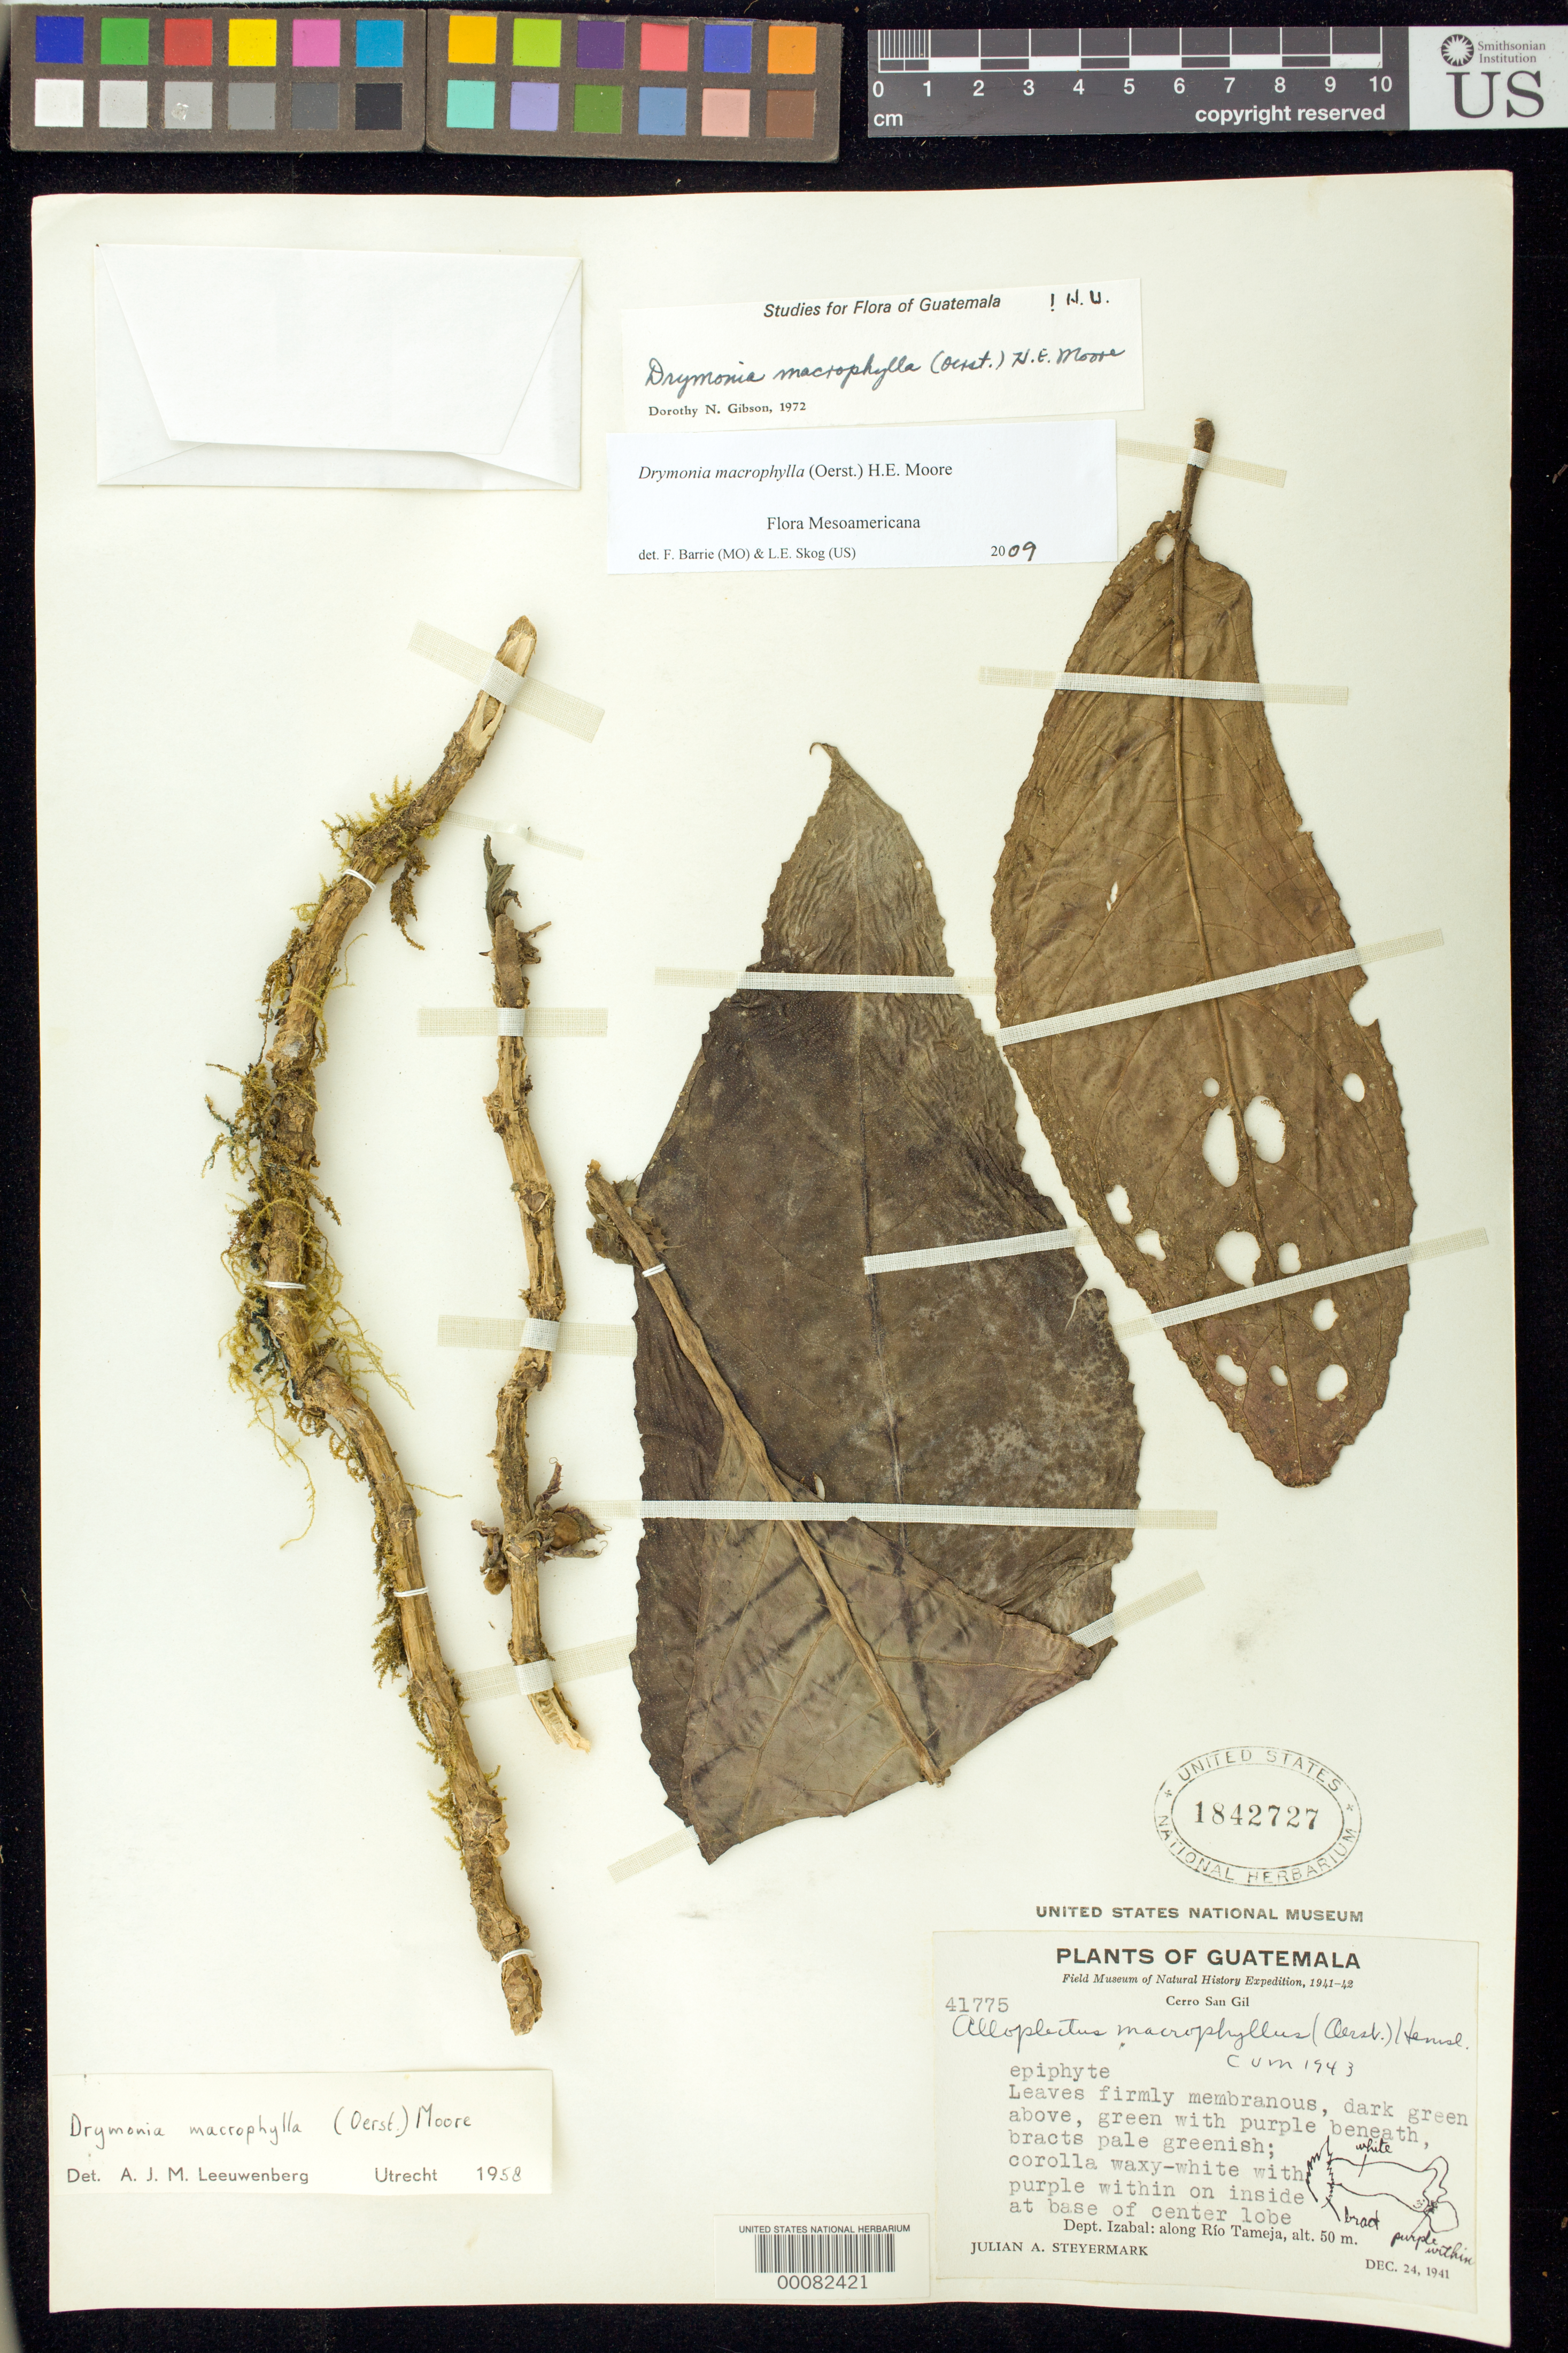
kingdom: Plantae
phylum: Tracheophyta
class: Magnoliopsida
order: Lamiales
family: Gesneriaceae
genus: Drymonia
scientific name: Drymonia macrophylla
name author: (Oerst.) H.E. Moore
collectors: J. Steyermark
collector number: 41775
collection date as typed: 24 Dec 1941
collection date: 1941-12-24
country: Guatemala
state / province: Izabal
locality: Along Rio Tameja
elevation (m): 50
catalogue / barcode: US 1842727